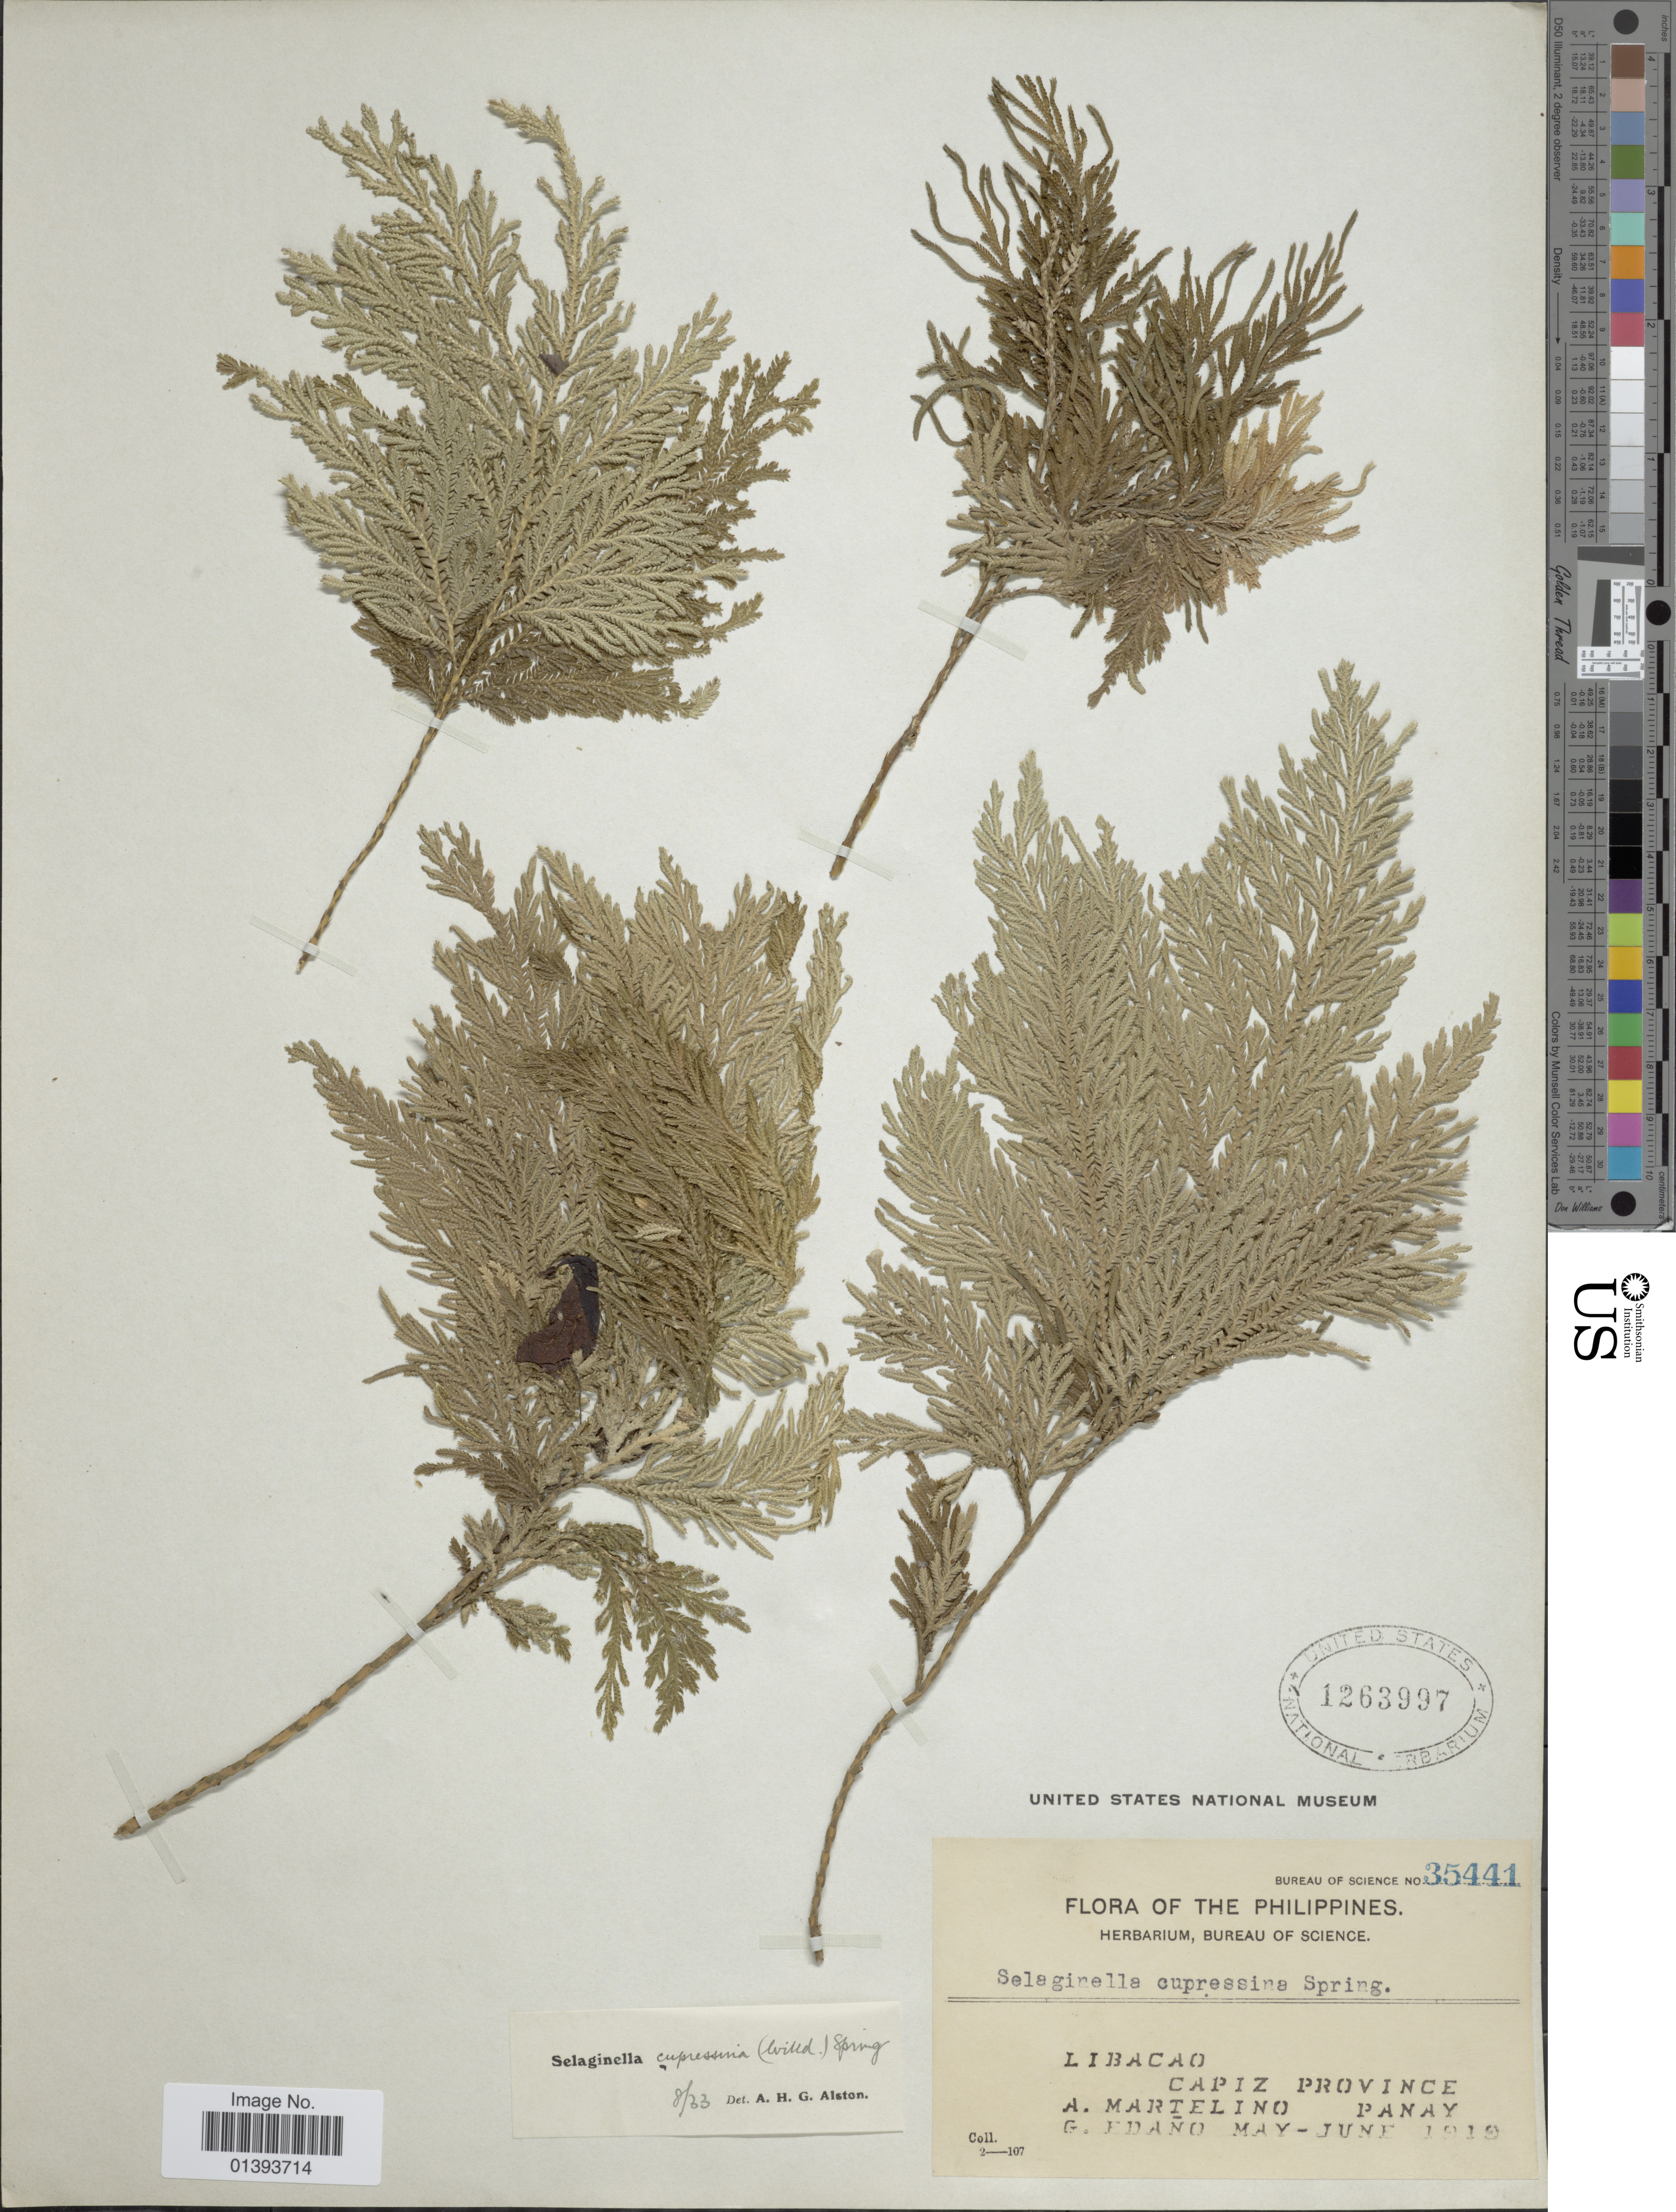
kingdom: Plantae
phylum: Tracheophyta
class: Lycopodiopsida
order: Selaginellales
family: Selaginellaceae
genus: Selaginella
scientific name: Selaginella cupressina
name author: (Willd.) Spring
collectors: A. Martelino & G. Edaño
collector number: Bureau of Science 35441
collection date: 1919-05/1919-06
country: Philippines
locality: Libacay, capiz province, Panay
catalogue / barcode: US 1263997